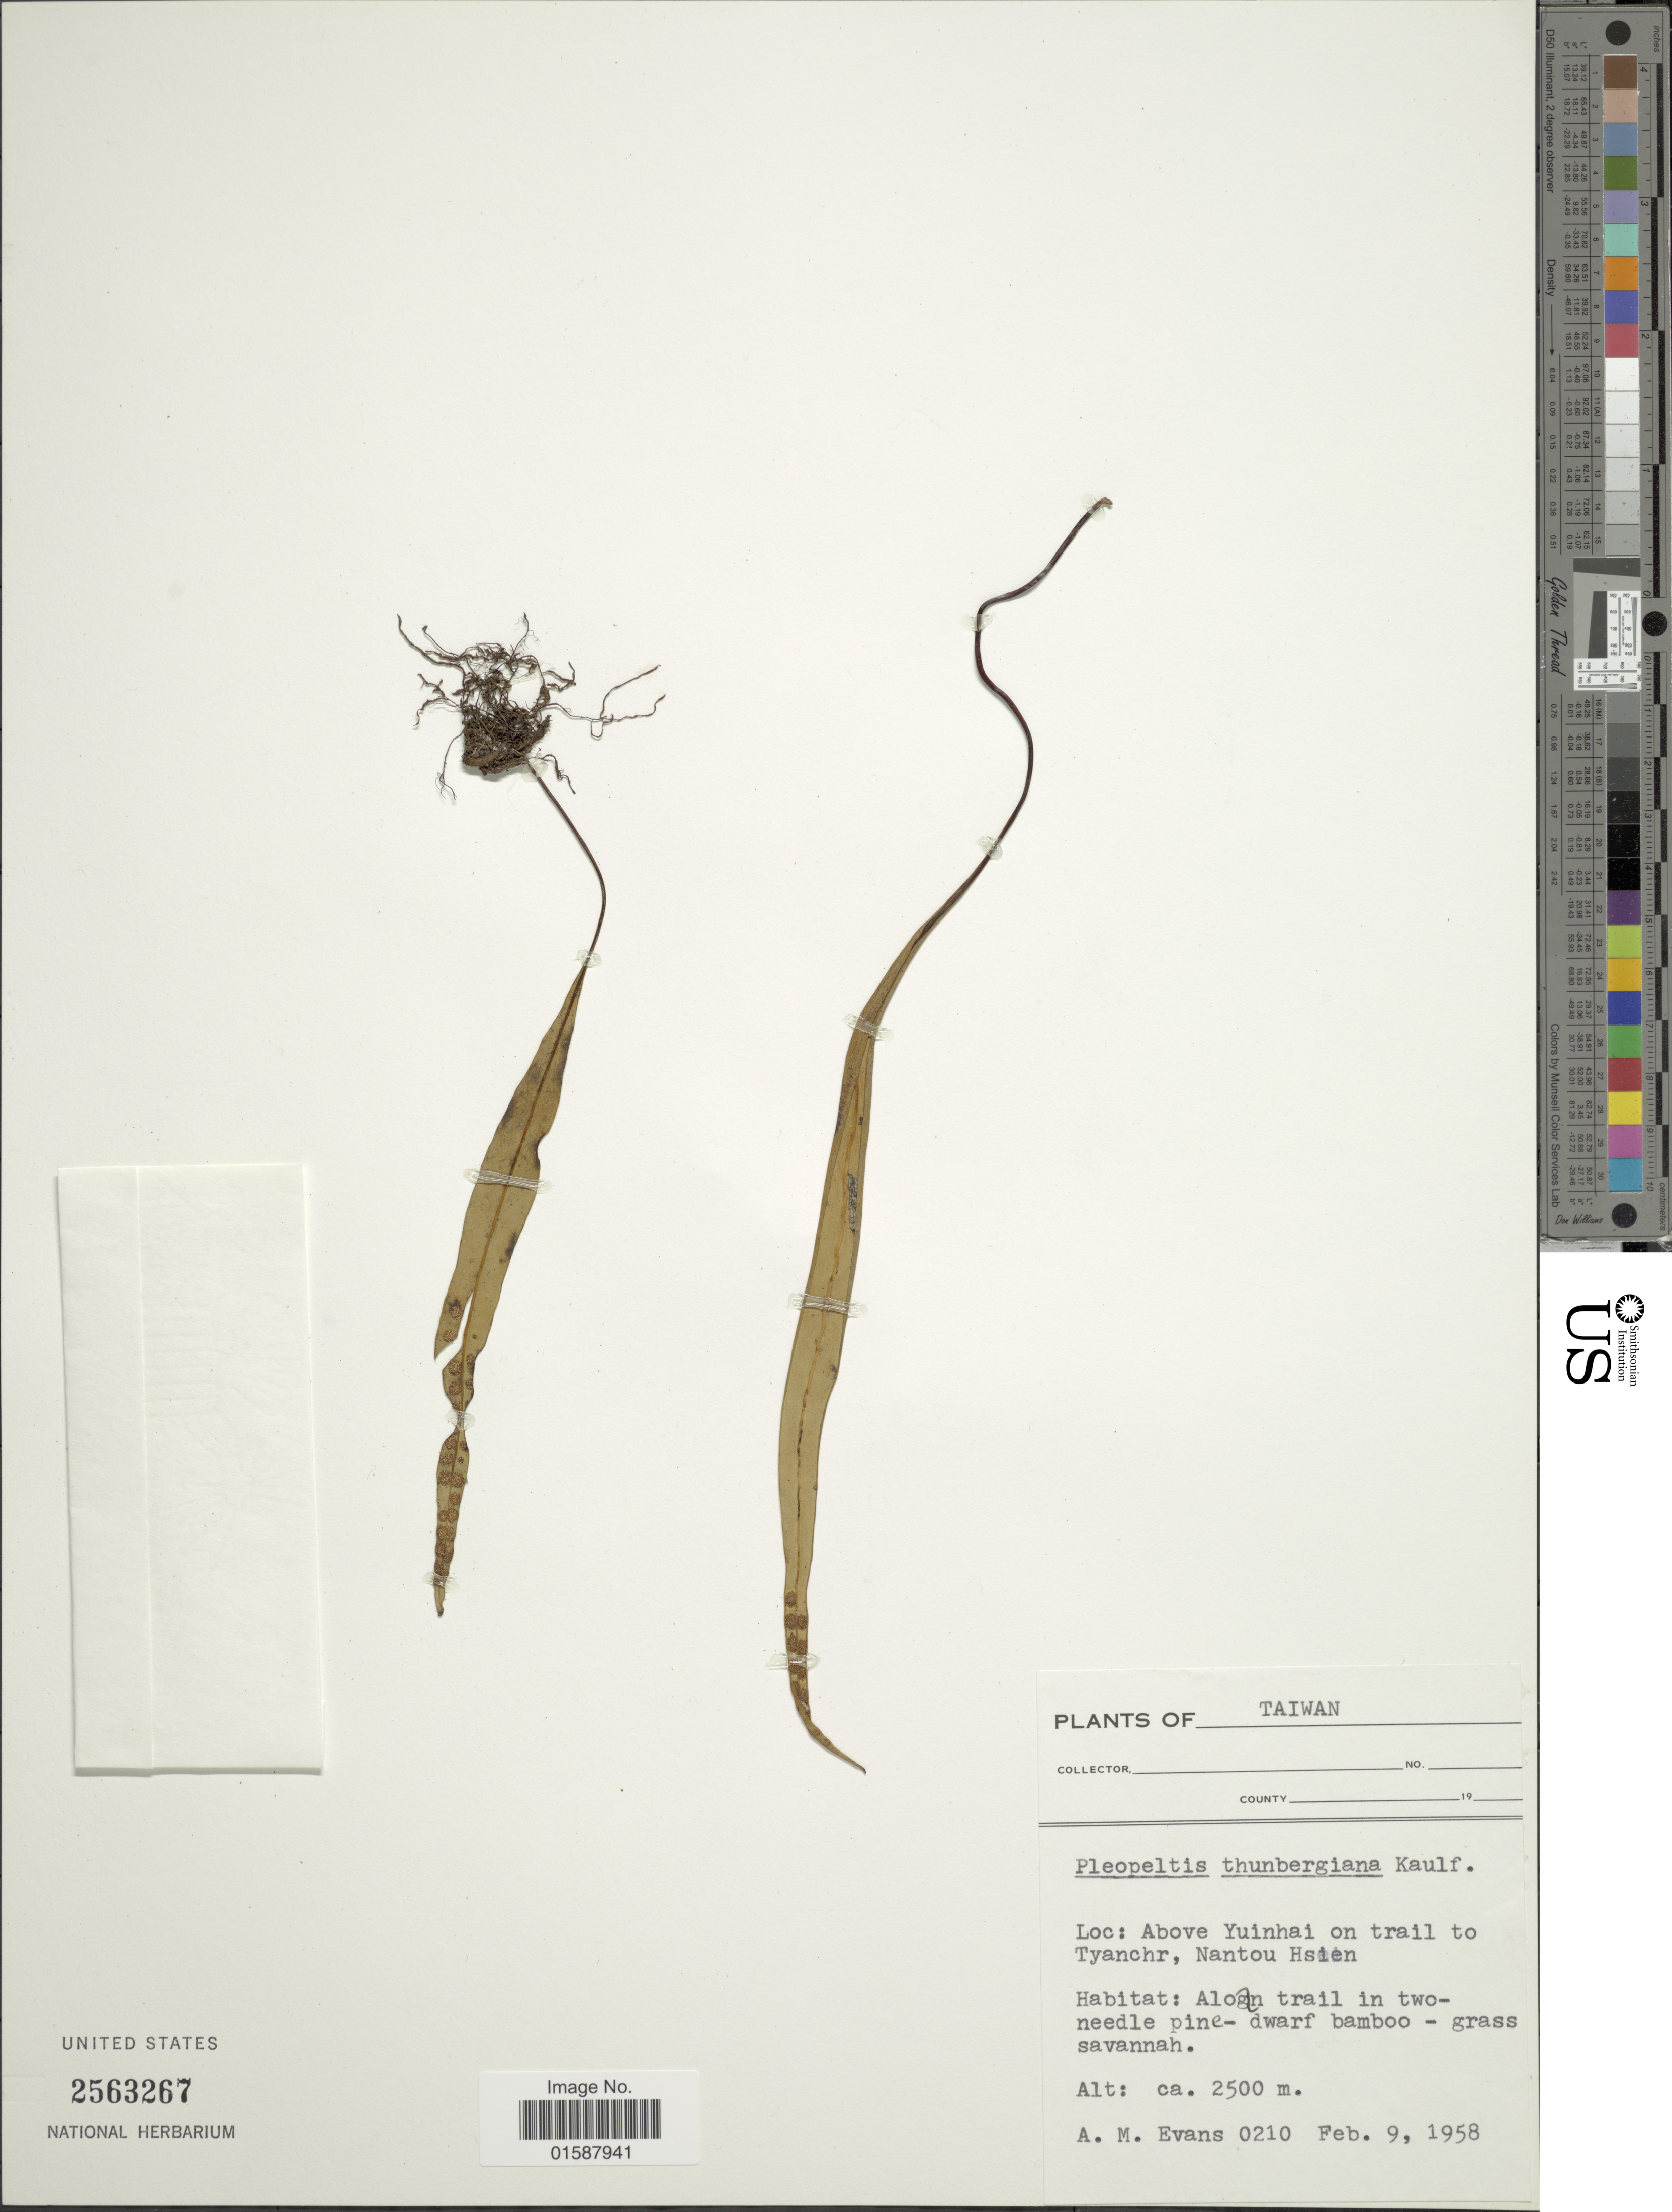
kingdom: Plantae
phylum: Tracheophyta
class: Polypodiopsida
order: Polypodiales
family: Polypodiaceae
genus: Lepisorus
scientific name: Lepisorus thunbergianus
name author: (Kaulf.) Ching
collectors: A. M. Evans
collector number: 0210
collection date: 1958-02-09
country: Taiwan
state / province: Nantou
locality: Above Yuinhai on trail to Tyanchr, Nantou Hsien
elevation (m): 2500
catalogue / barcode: US 2563267